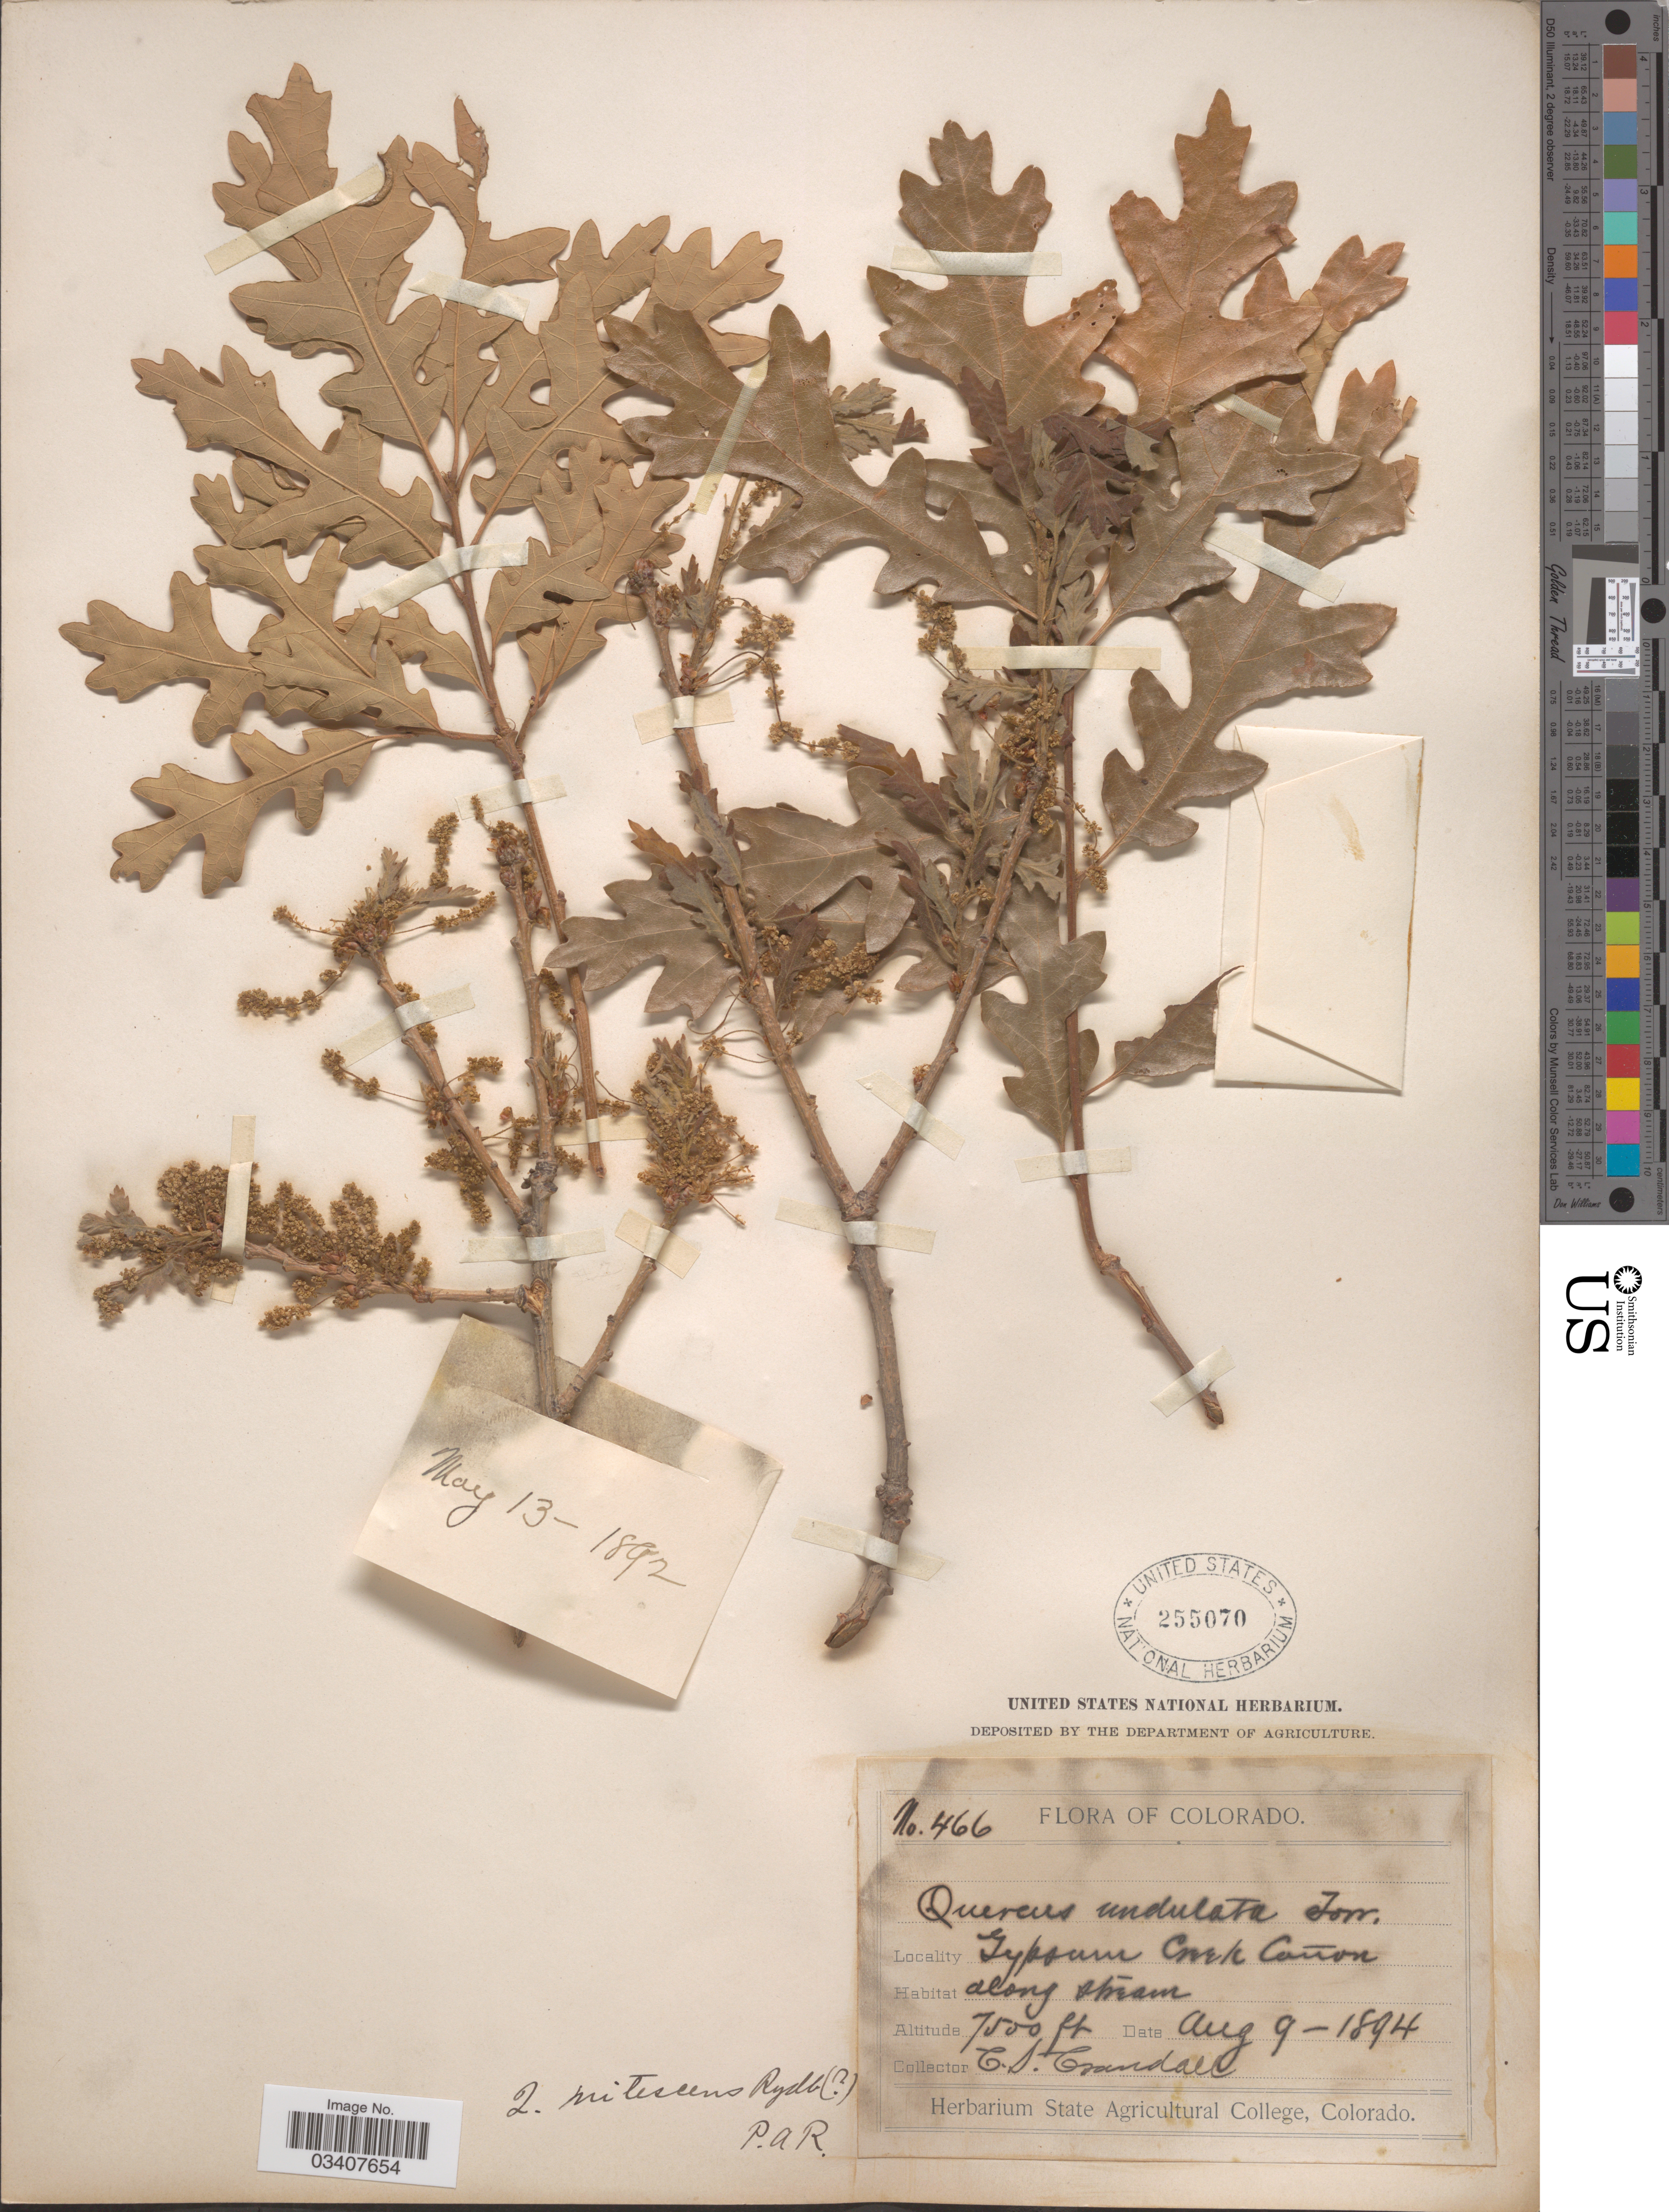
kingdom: Plantae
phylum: Tracheophyta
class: Magnoliopsida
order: Fagales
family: Fagaceae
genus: Quercus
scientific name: Quercus nitescens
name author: Rydb.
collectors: C. Crandall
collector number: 466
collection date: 1894-08-09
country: United States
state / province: Colorado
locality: Gypsum Creek Cañon.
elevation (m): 2286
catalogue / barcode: US 255070